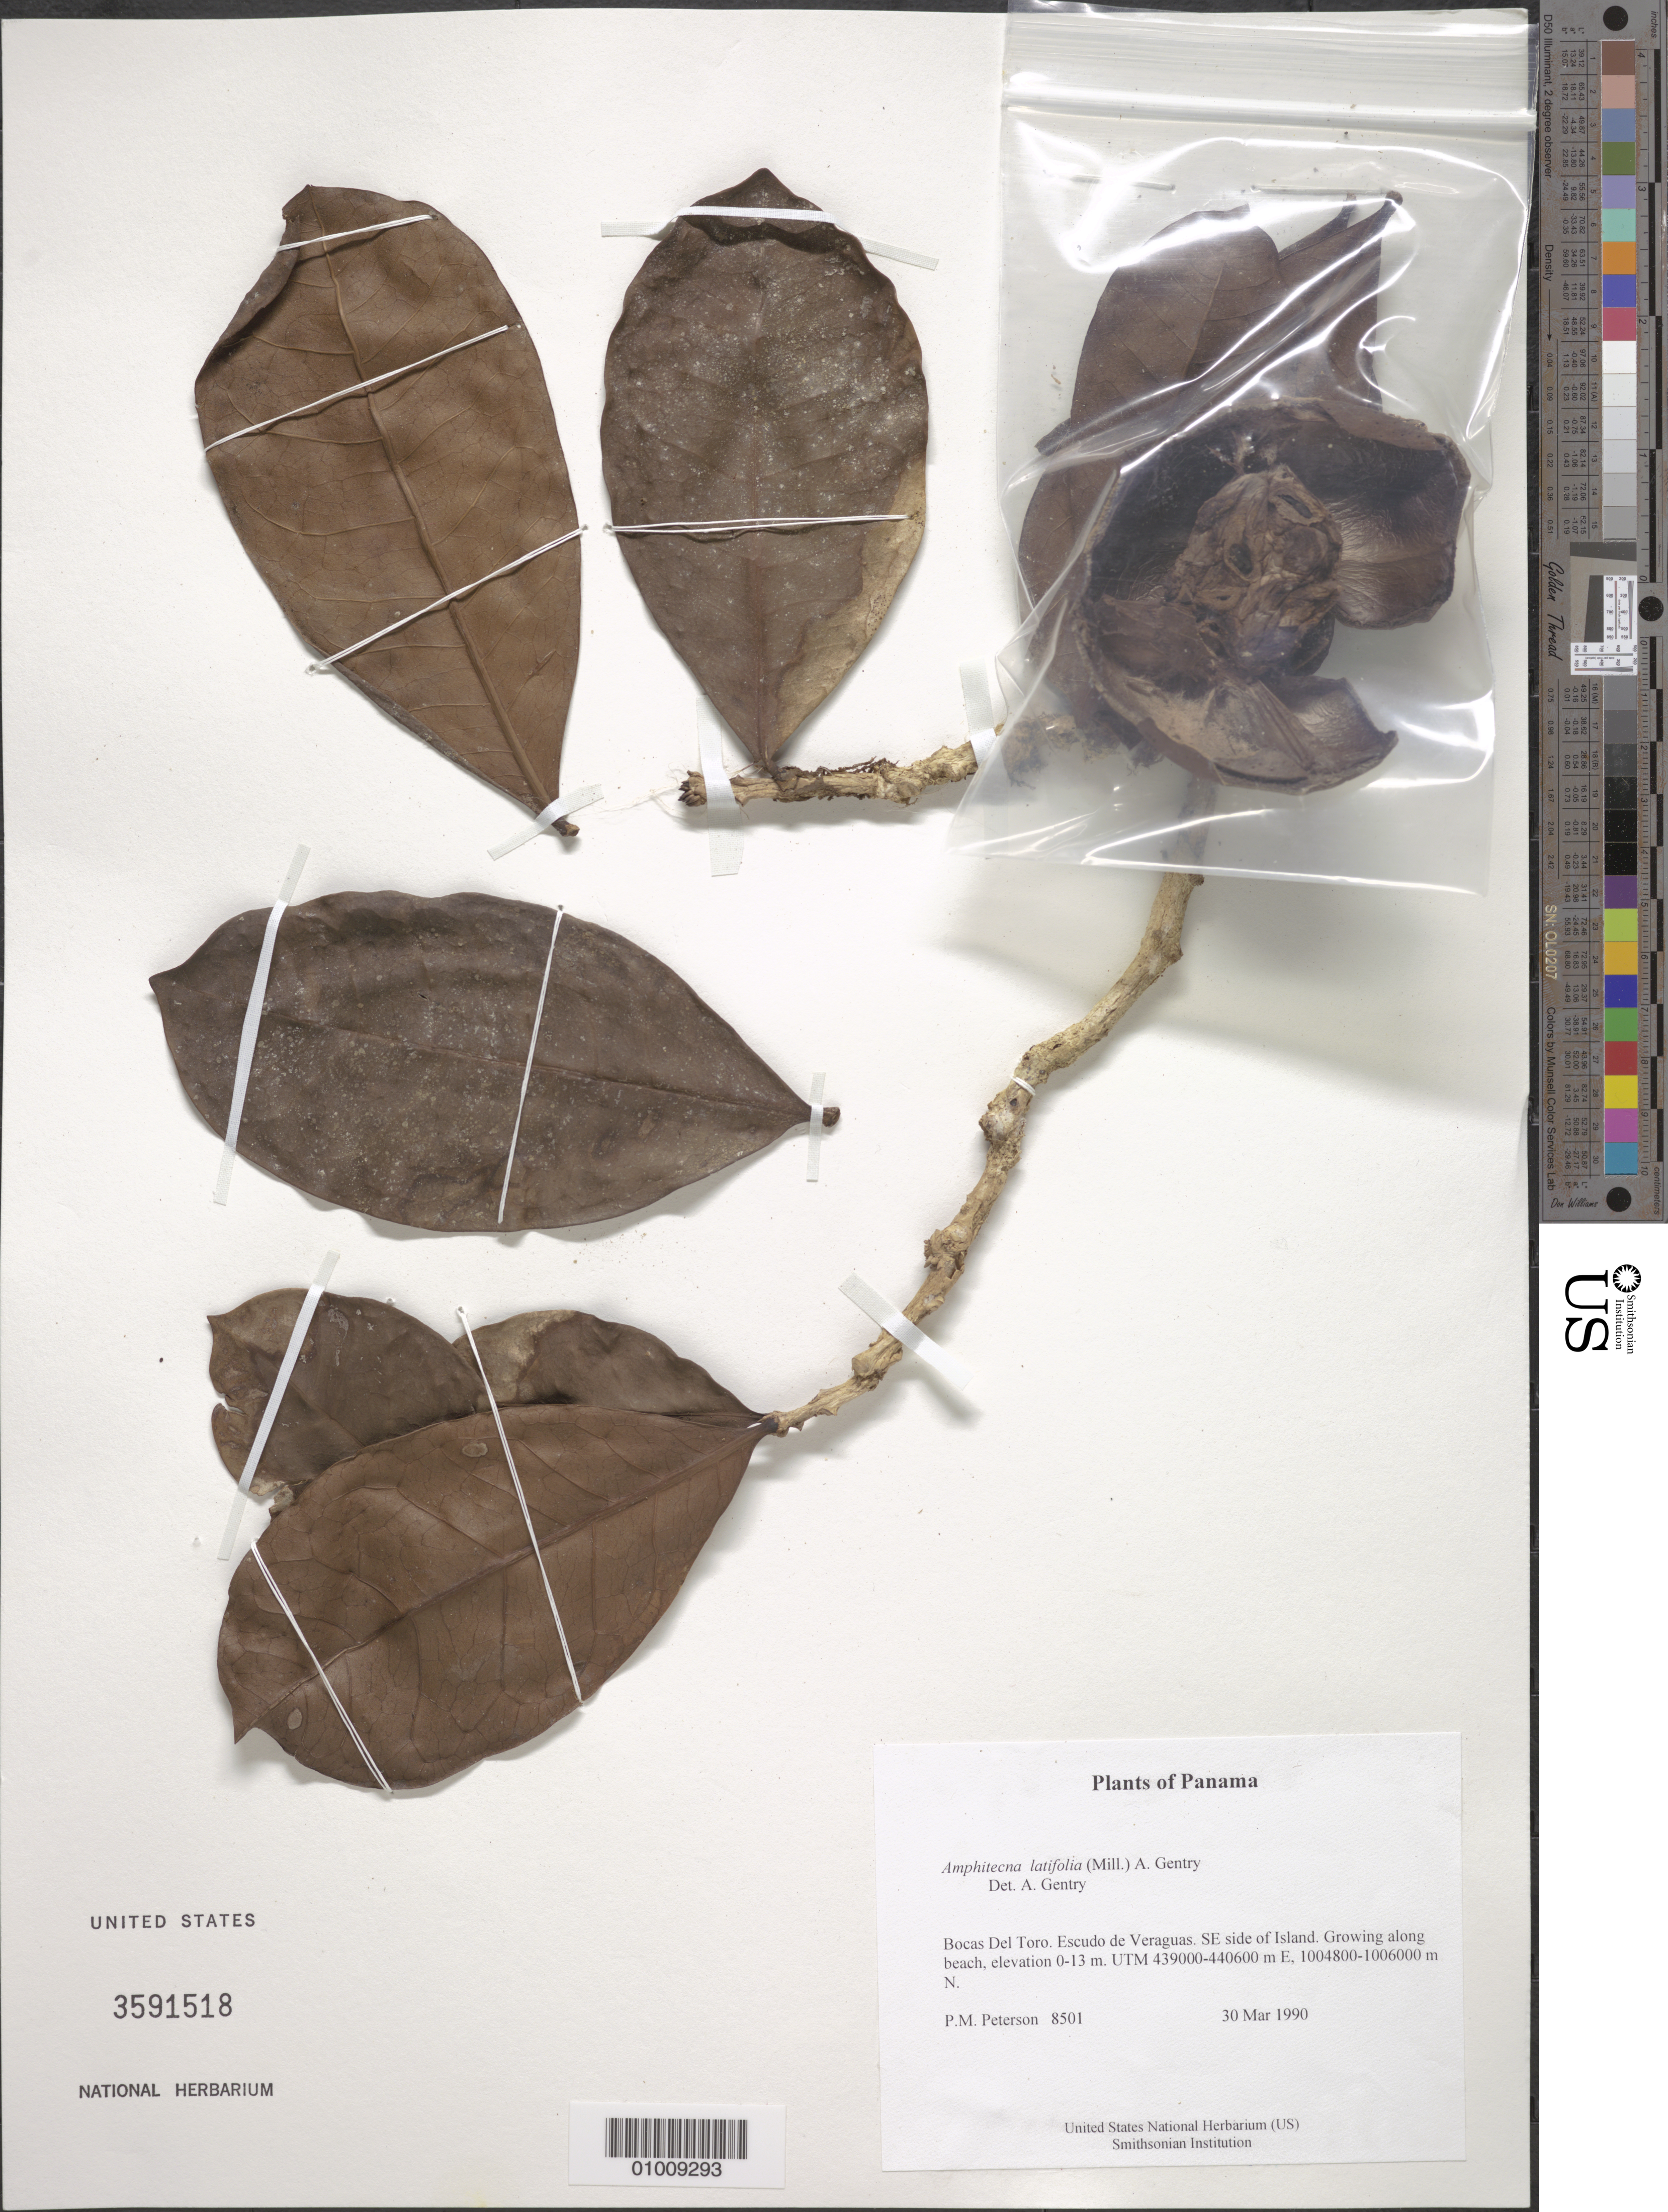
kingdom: Plantae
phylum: Tracheophyta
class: Magnoliopsida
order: Lamiales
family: Bignoniaceae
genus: Amphitecna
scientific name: Amphitecna latifolia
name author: (Mill.) A.H. Gentry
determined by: Gentry, A. H.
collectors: P. M. Peterson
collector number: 08501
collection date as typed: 30 Mar 1990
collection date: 1990-03-30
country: Panama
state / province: Bocas del Toro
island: Escudo de Veraguas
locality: SE side of Island.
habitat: Growing along beach, UTM 439000-440600 m E, 1004800-1006000 m N.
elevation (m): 0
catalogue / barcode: US 3591518